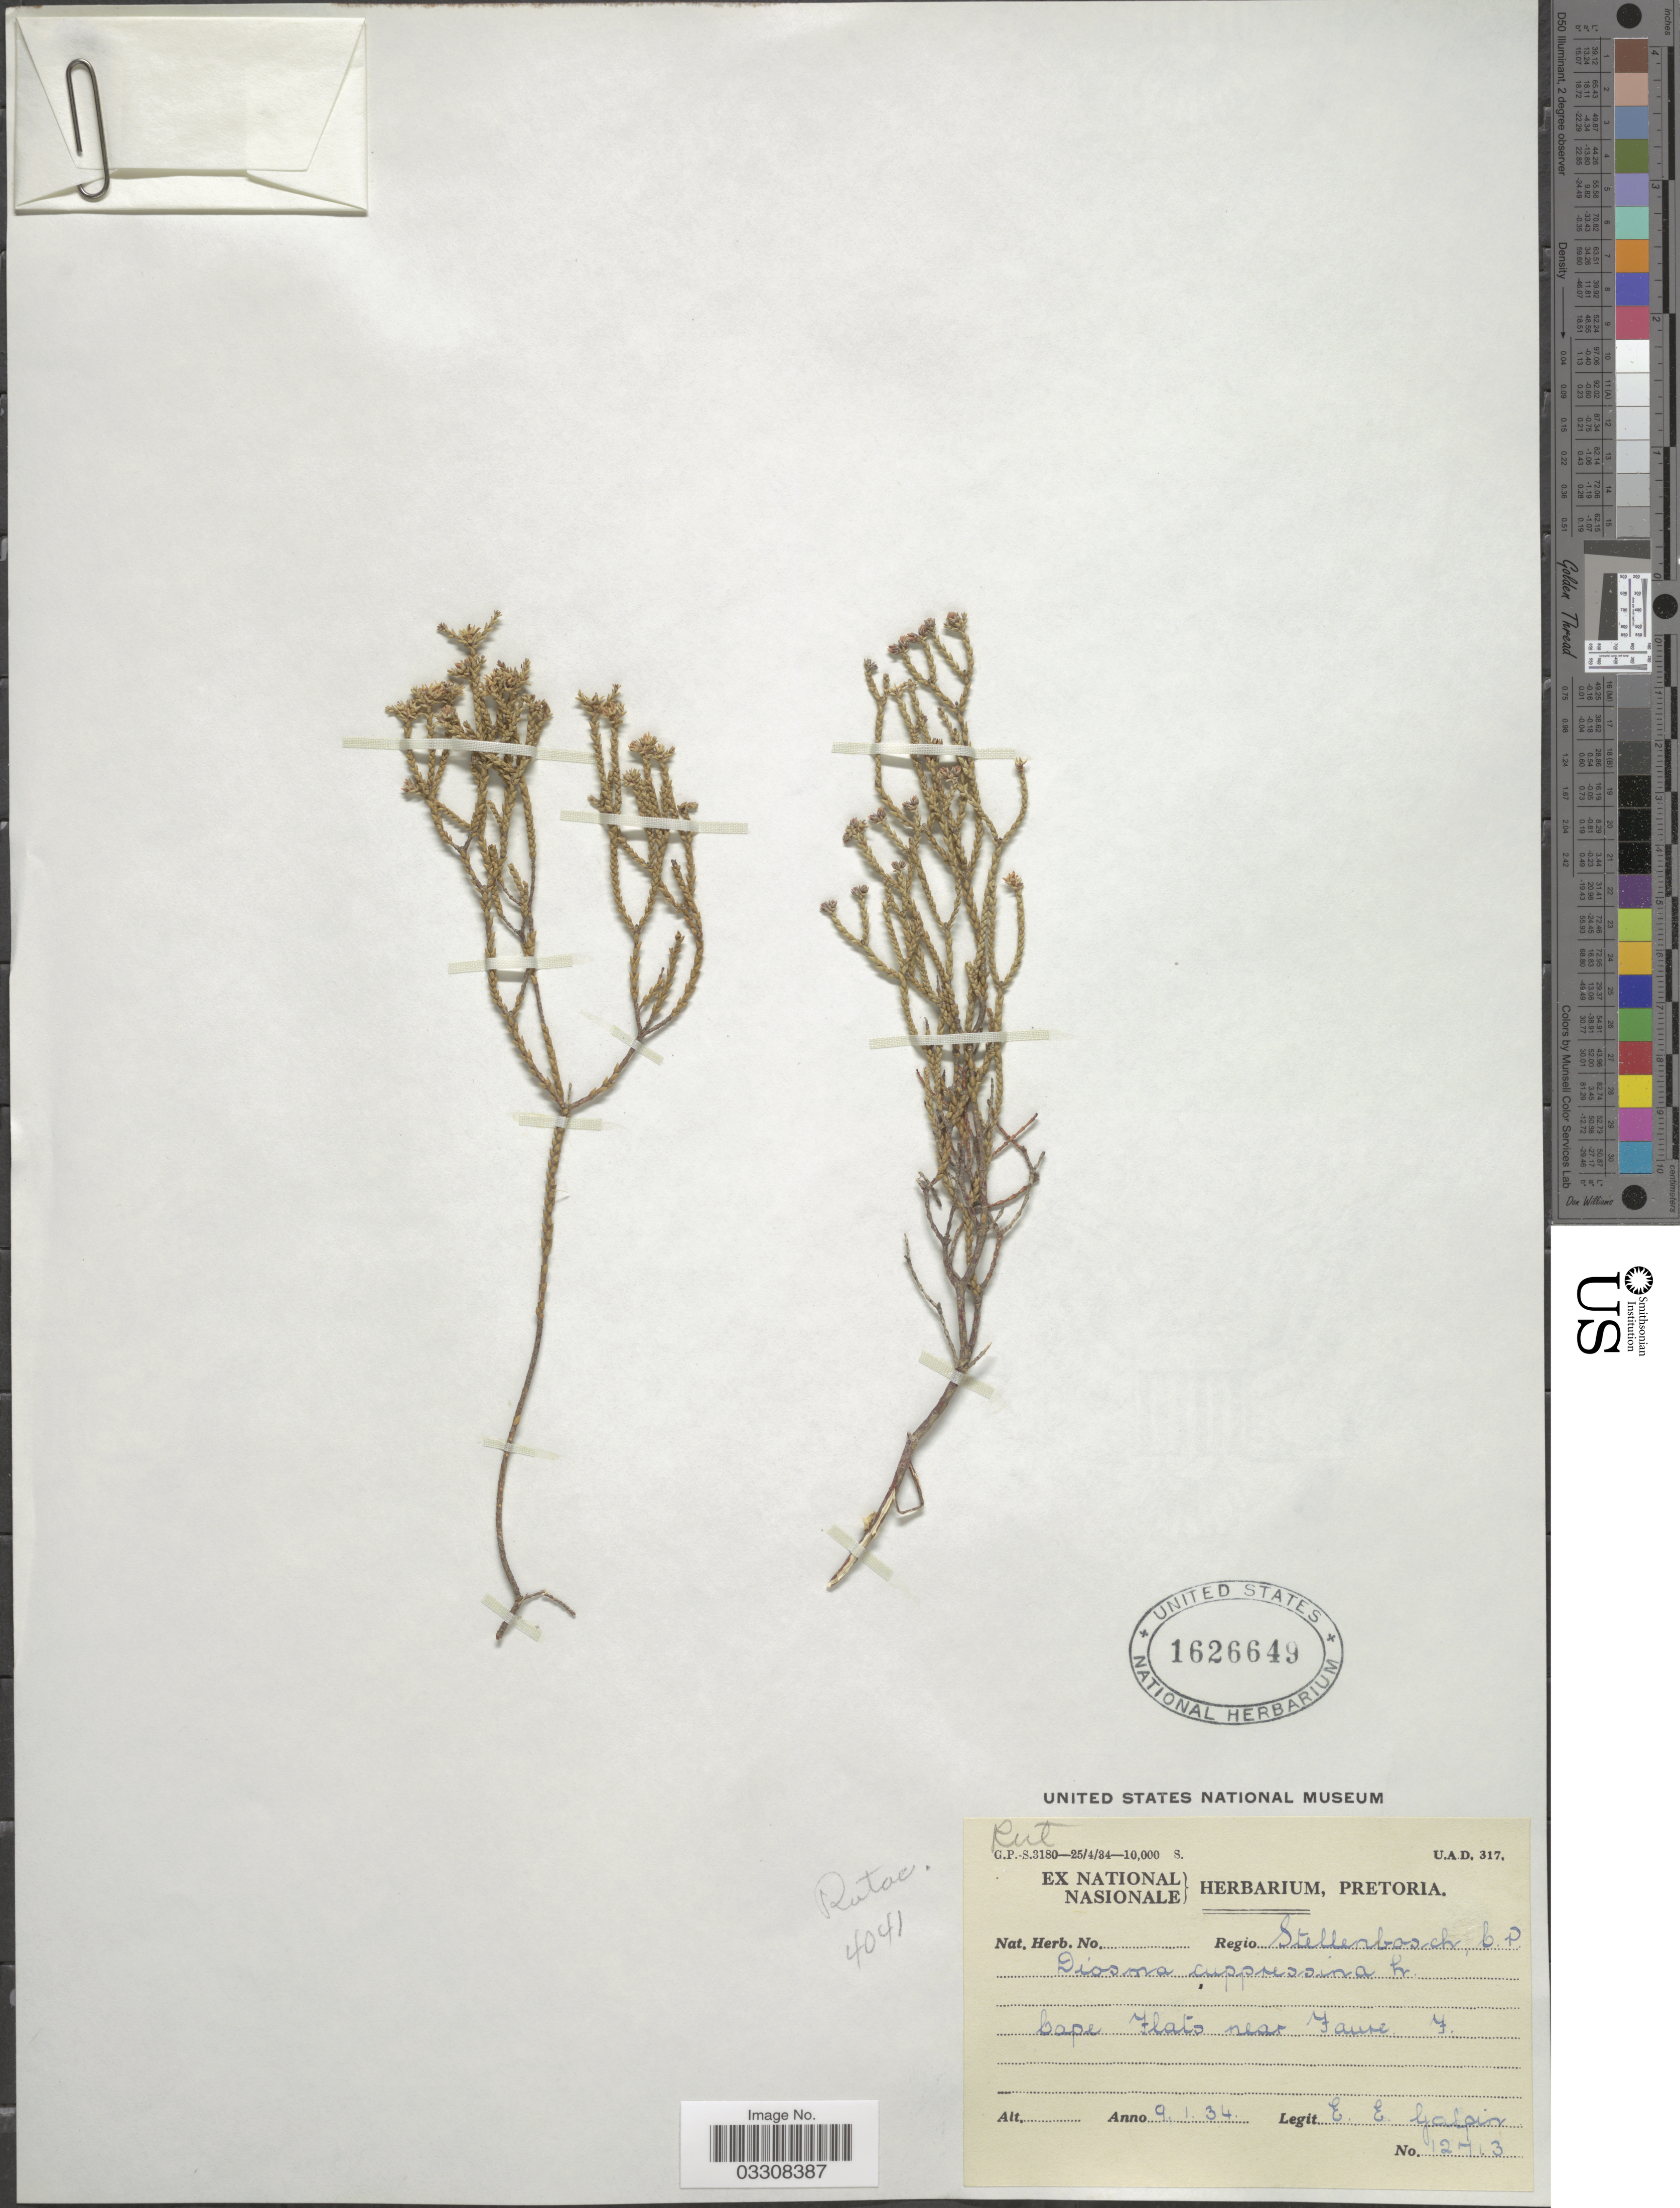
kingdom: Plantae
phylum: Tracheophyta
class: Magnoliopsida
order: Sapindales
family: Rutaceae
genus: Diosma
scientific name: Diosma cupressina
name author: L.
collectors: E. Galpin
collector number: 12713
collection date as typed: Transcribed d/m/y: 9/1/34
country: South Africa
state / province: Western Cape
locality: Regio Stellenbosch. Cape Flats near Faure F.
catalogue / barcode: US 1626649